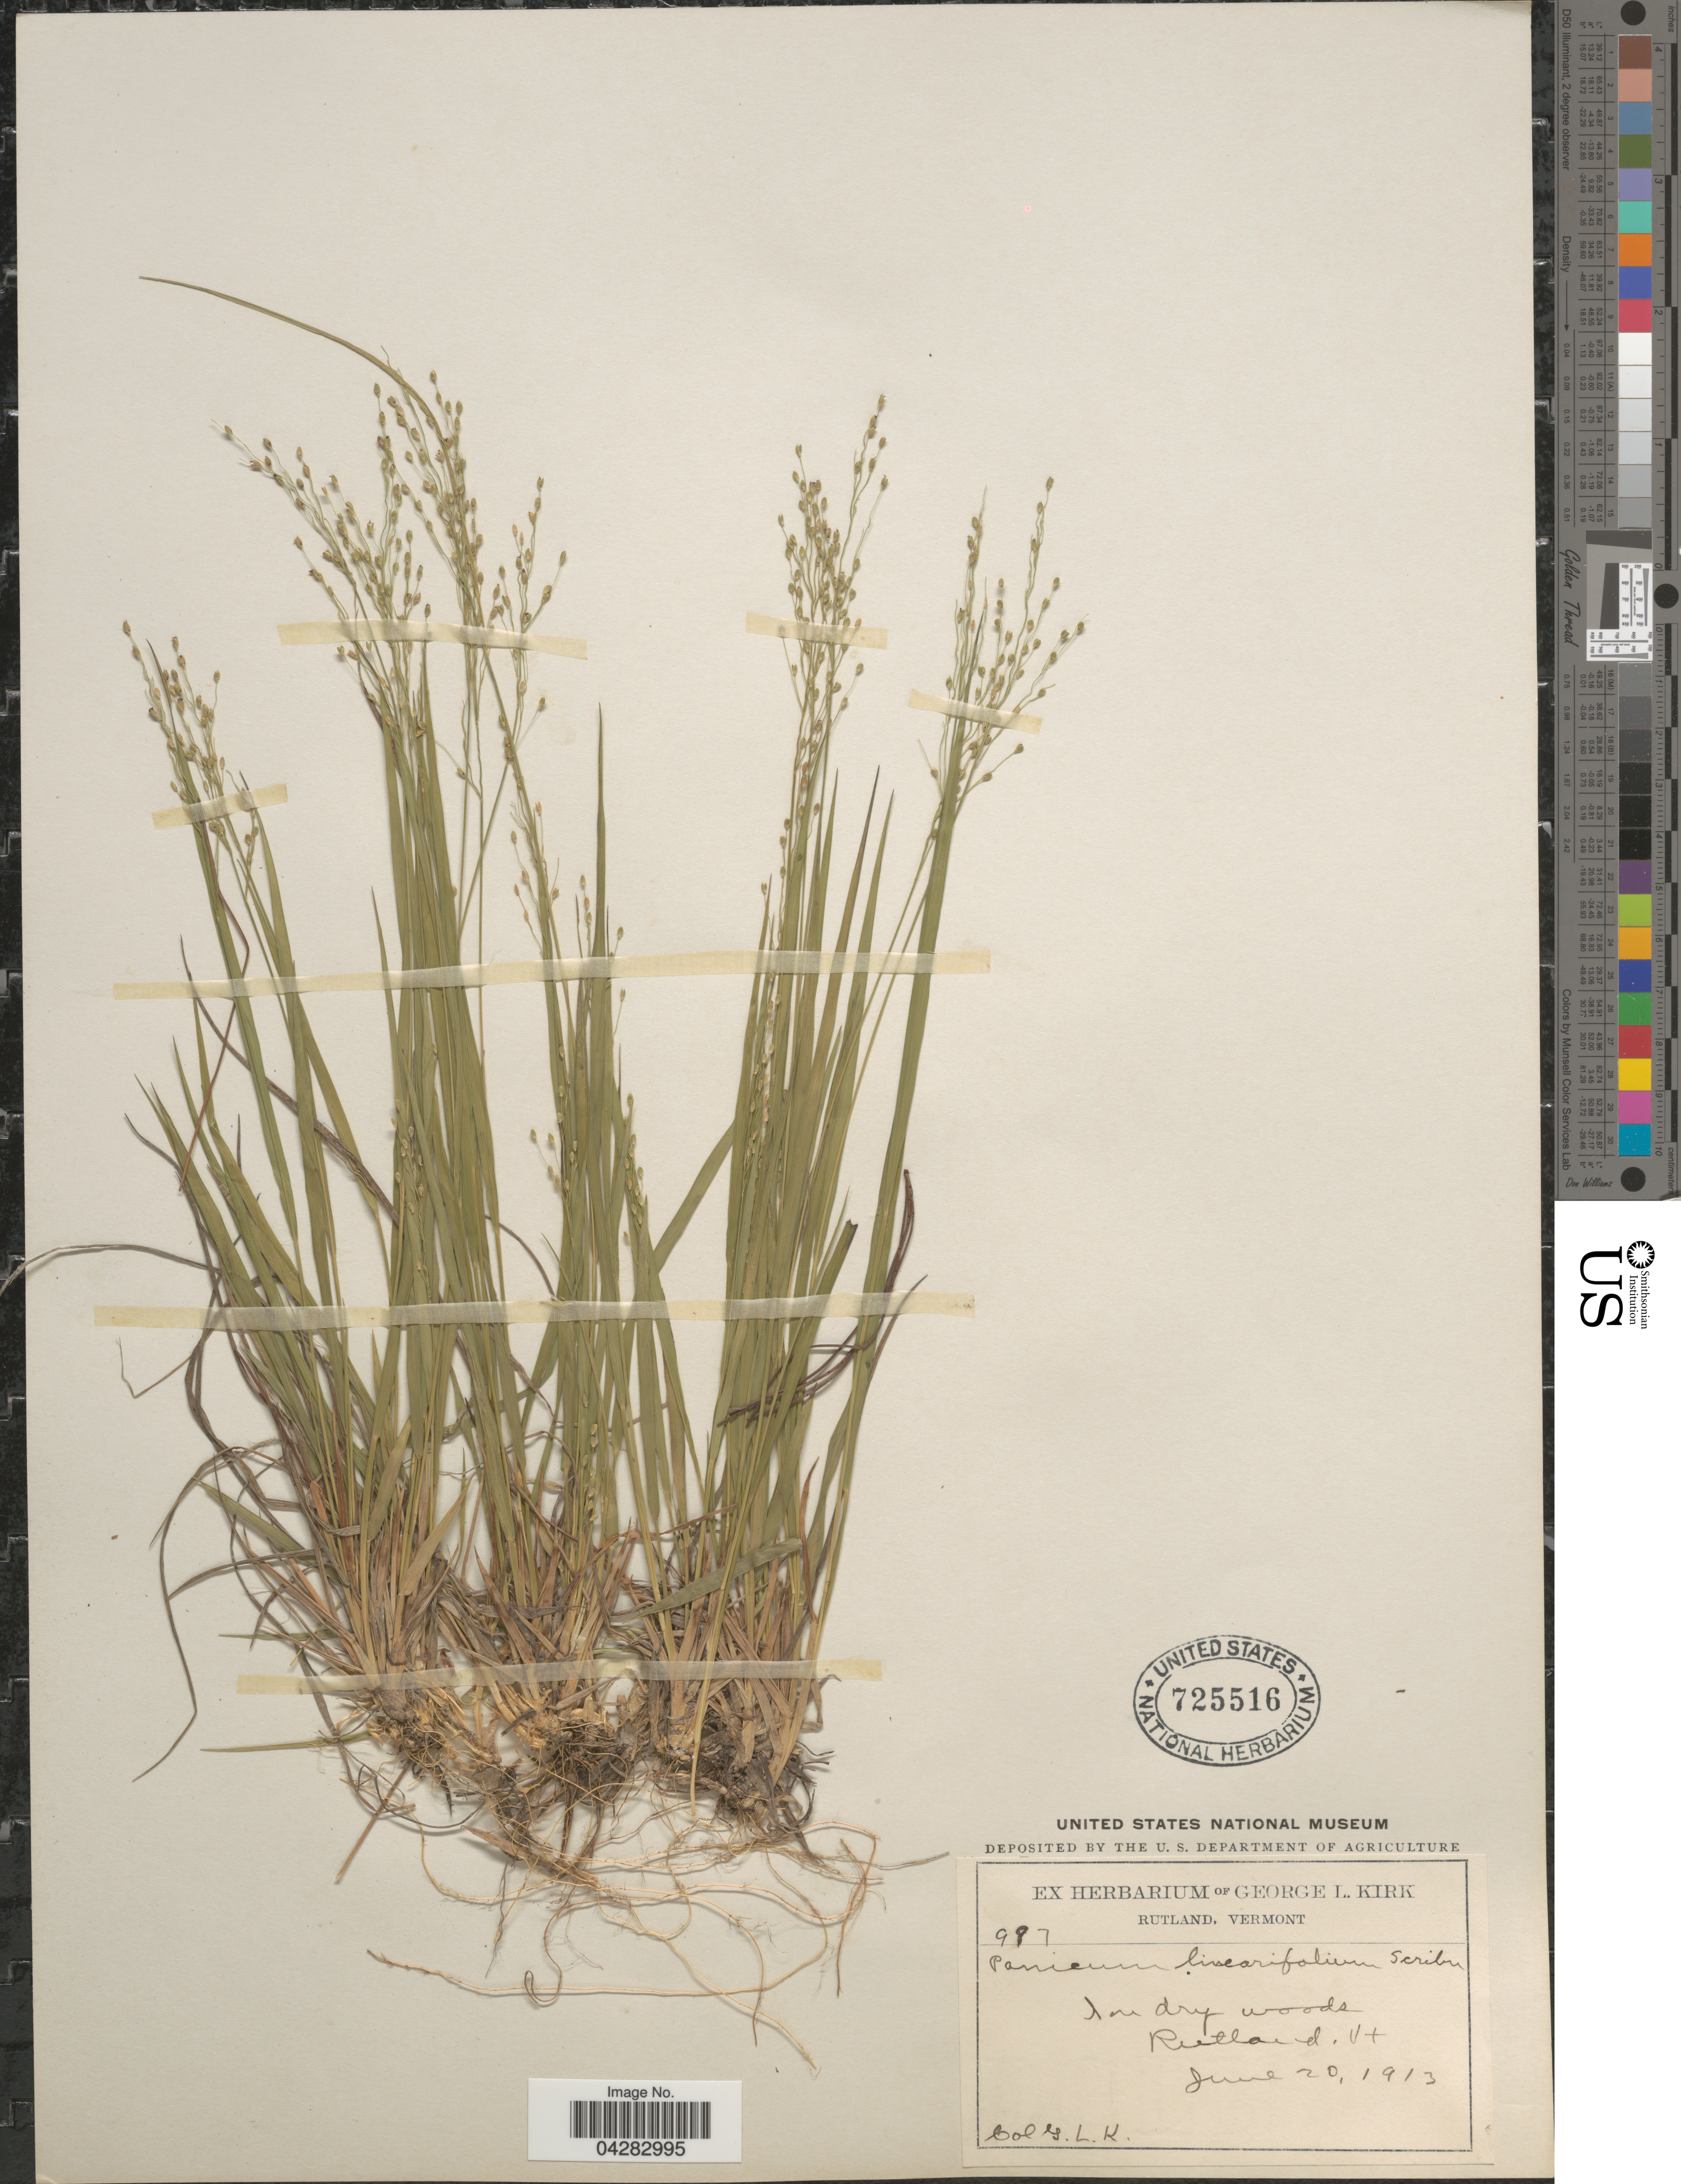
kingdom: Plantae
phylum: Tracheophyta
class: Liliopsida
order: Poales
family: Poaceae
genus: Dichanthelium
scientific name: Dichanthelium linearifolium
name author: (Scribn.) Gould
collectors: G. Kirk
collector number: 987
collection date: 1913-06-20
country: United States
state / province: Vermont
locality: In dry woods. Rutland.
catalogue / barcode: US 725516